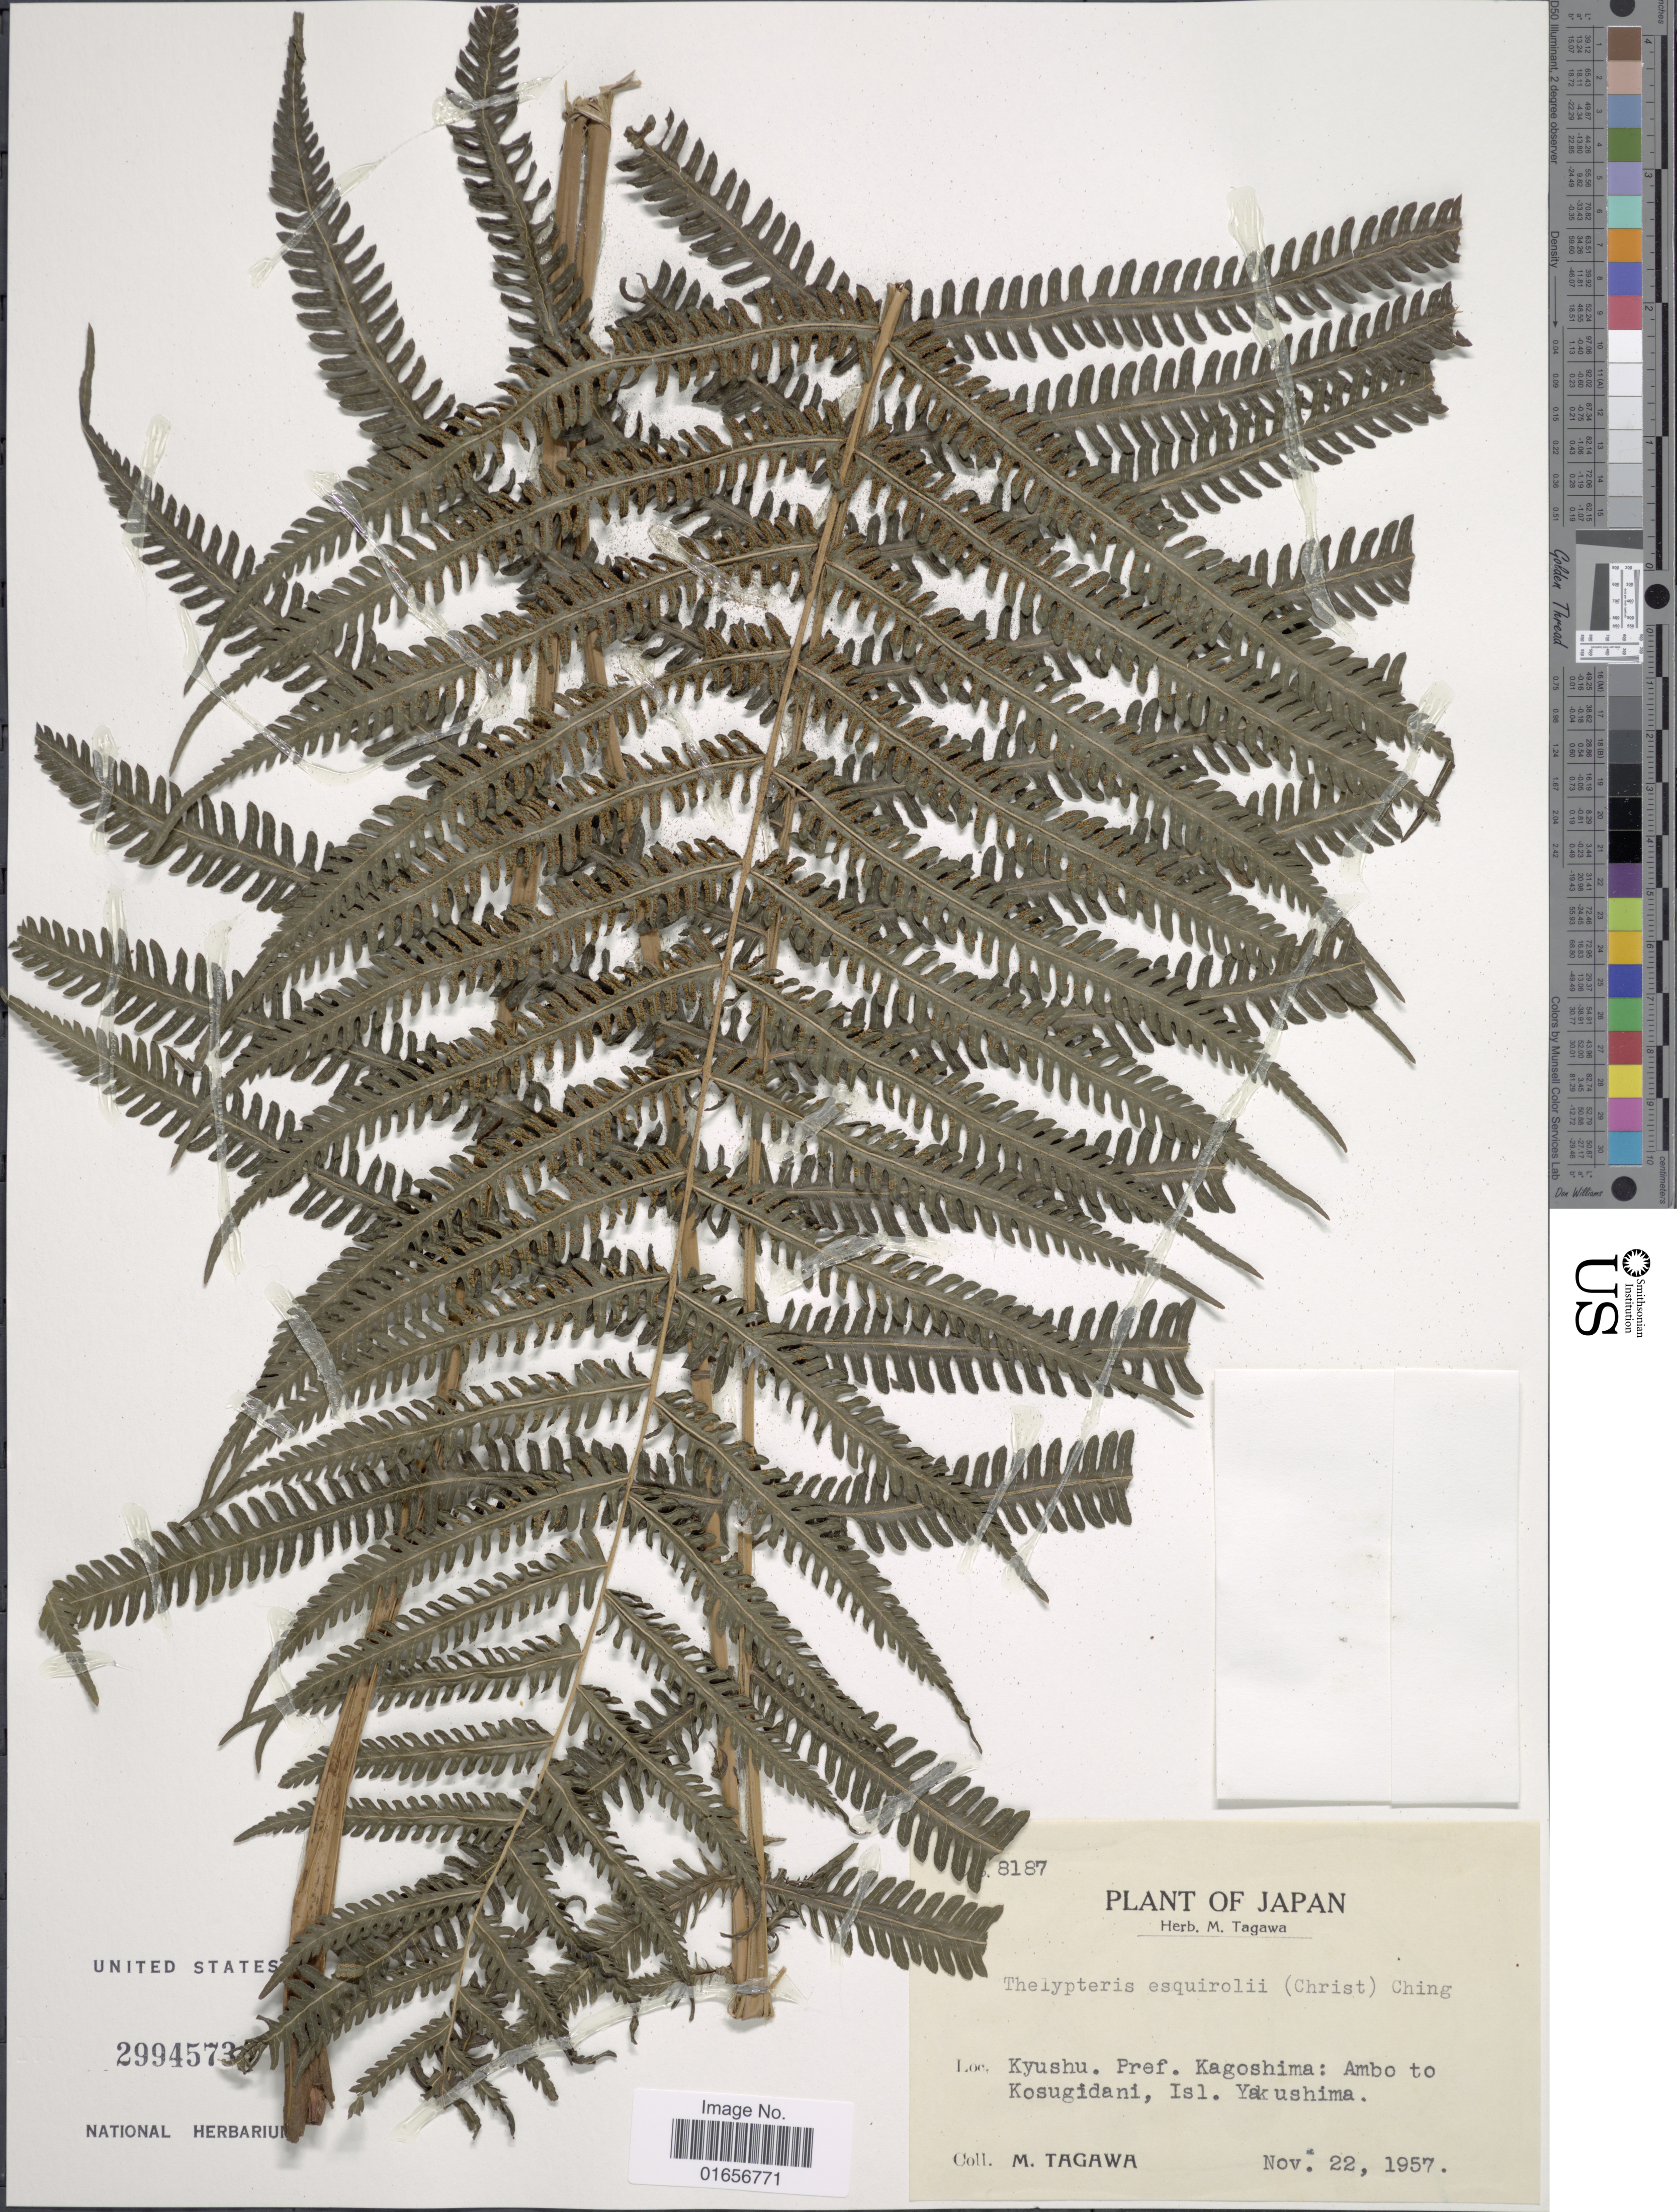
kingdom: Plantae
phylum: Tracheophyta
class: Polypodiopsida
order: Polypodiales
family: Thelypteridaceae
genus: Pseudocyclosorus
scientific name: Pseudocyclosorus esquirolii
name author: (Christ) Ching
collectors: M. Tagawa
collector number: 8187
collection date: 1957-11-22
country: Japan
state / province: Kagosima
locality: Kyusyu: Ambo to Kosugidani, Isl. Yakushima